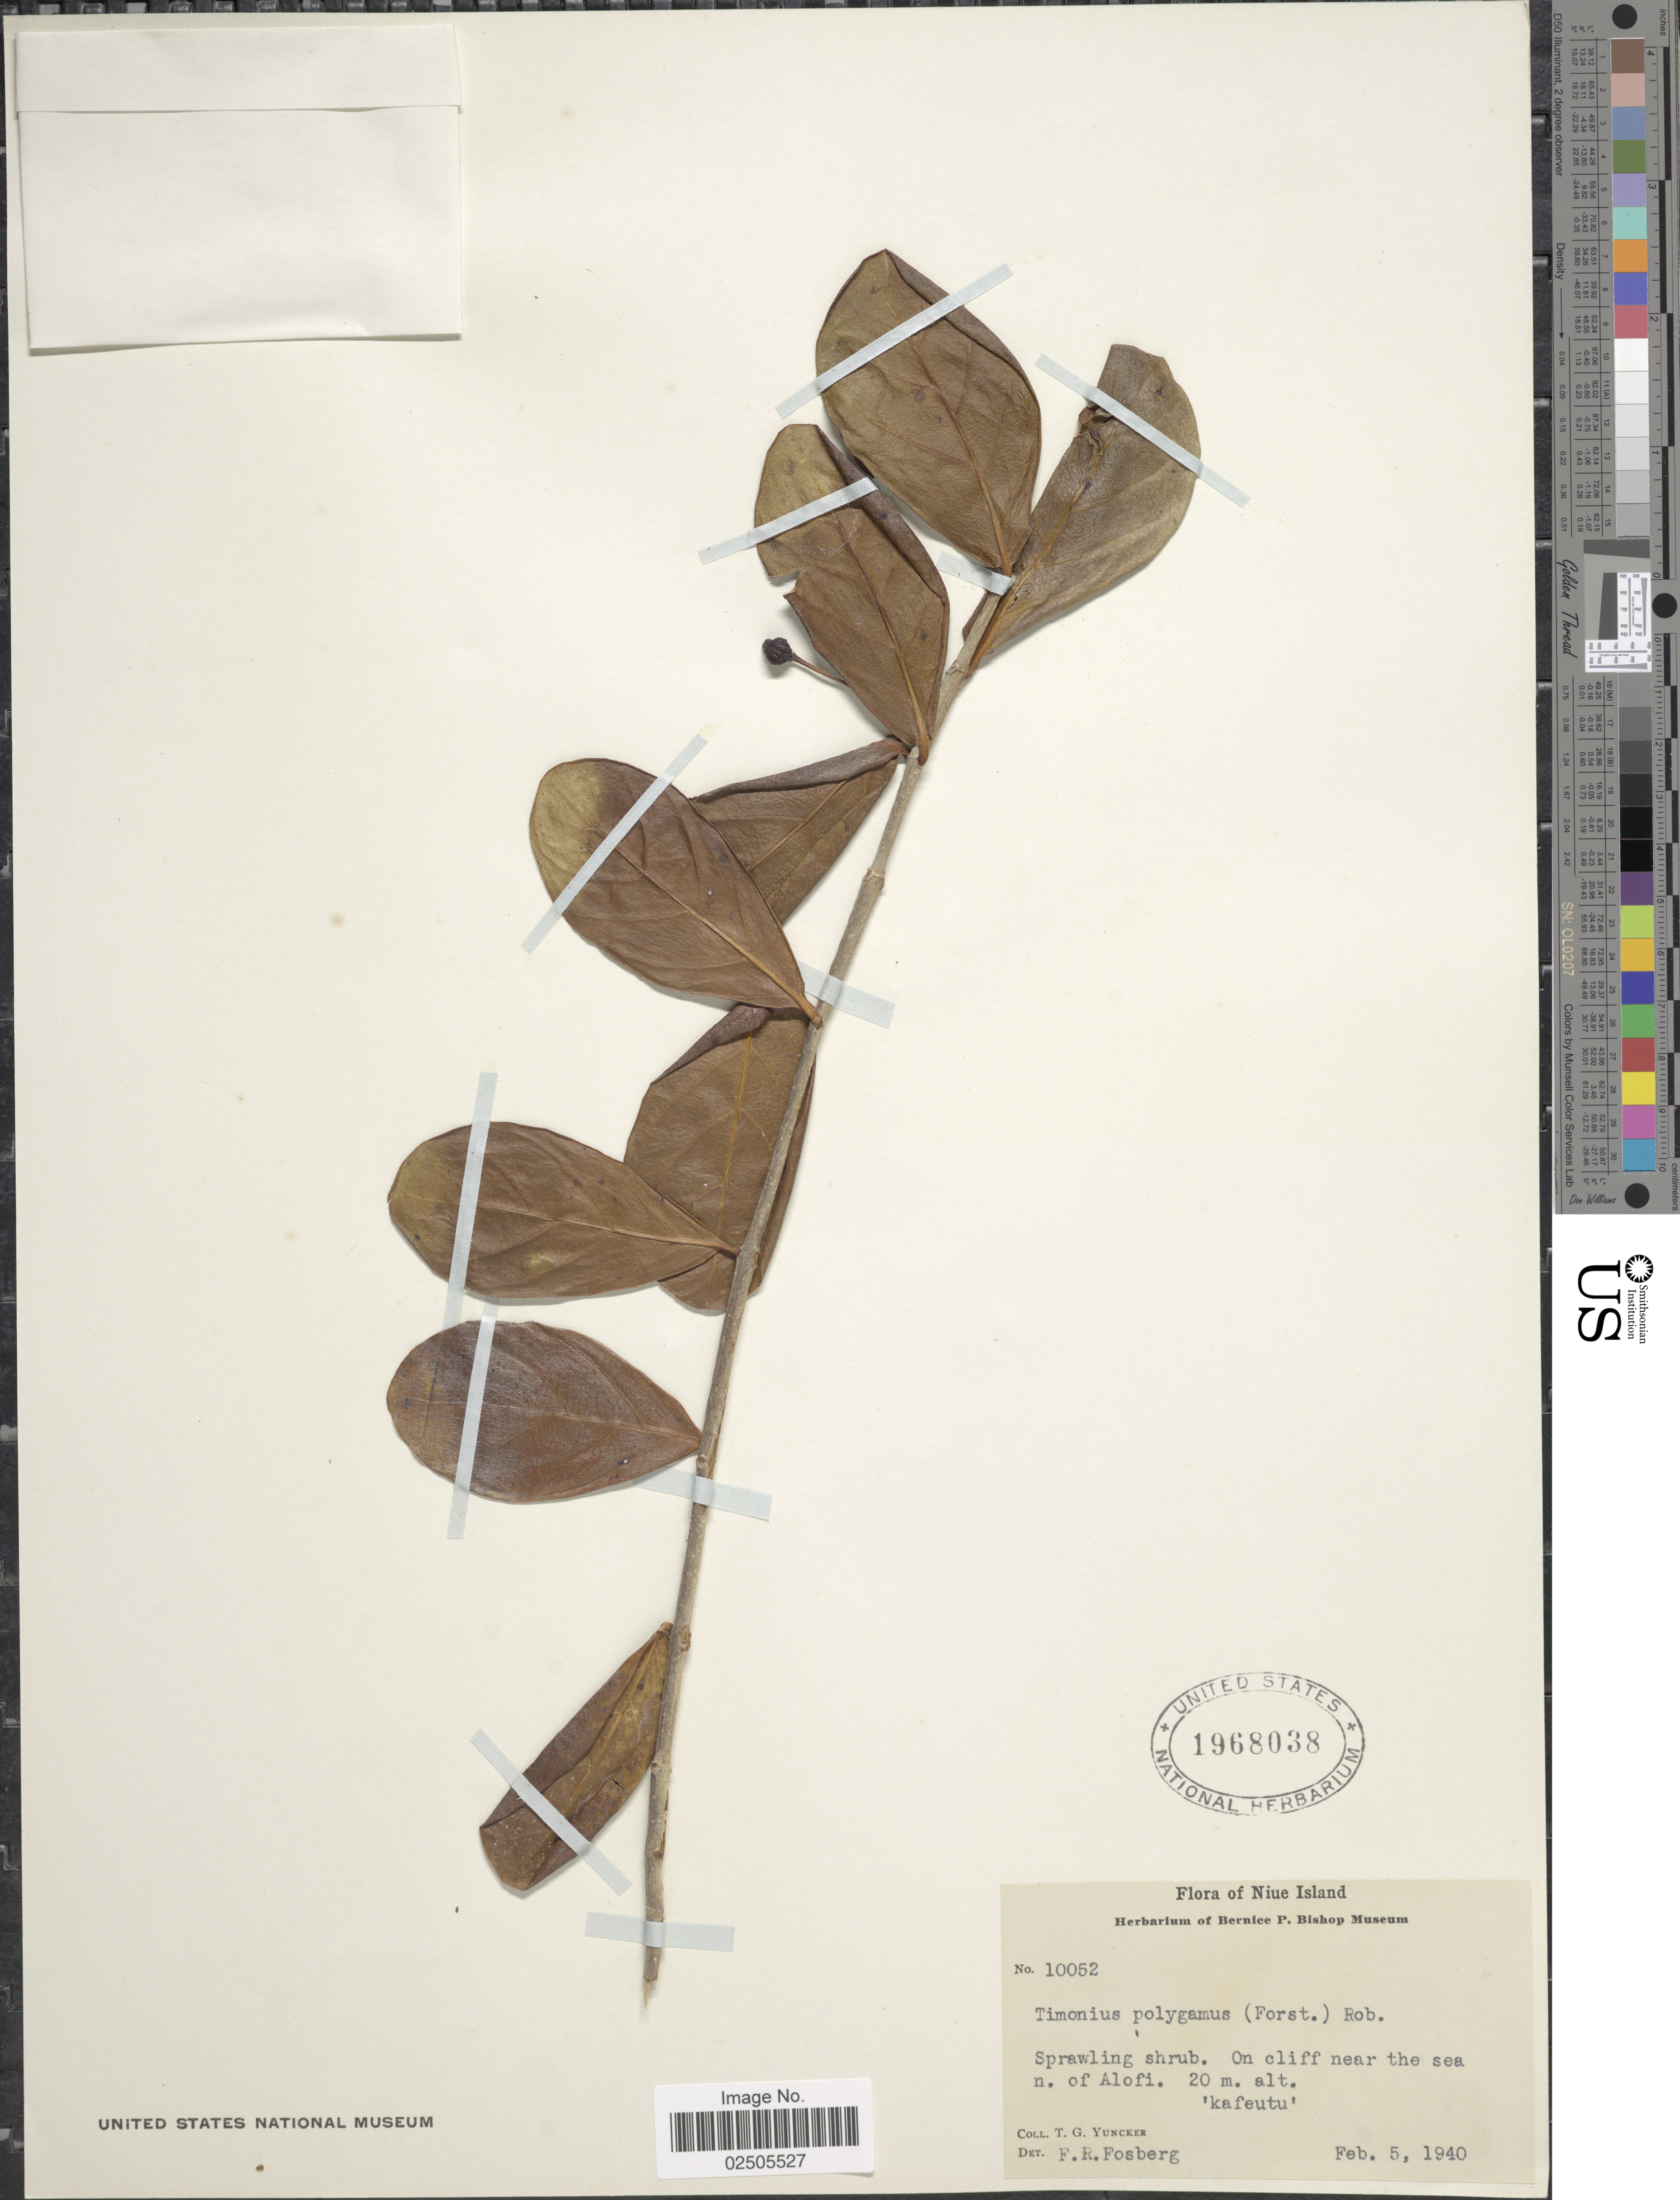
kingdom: Plantae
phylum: Tracheophyta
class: Magnoliopsida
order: Gentianales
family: Rubiaceae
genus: Timonius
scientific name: Timonius polygamus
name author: (G. Forst.) Rob.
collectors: T. G. Yuncker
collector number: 10052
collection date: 1940-02-05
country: Wallis and Futuna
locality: Niue Island, On cliff near the sea n. of Alofi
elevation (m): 20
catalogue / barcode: US 1968038